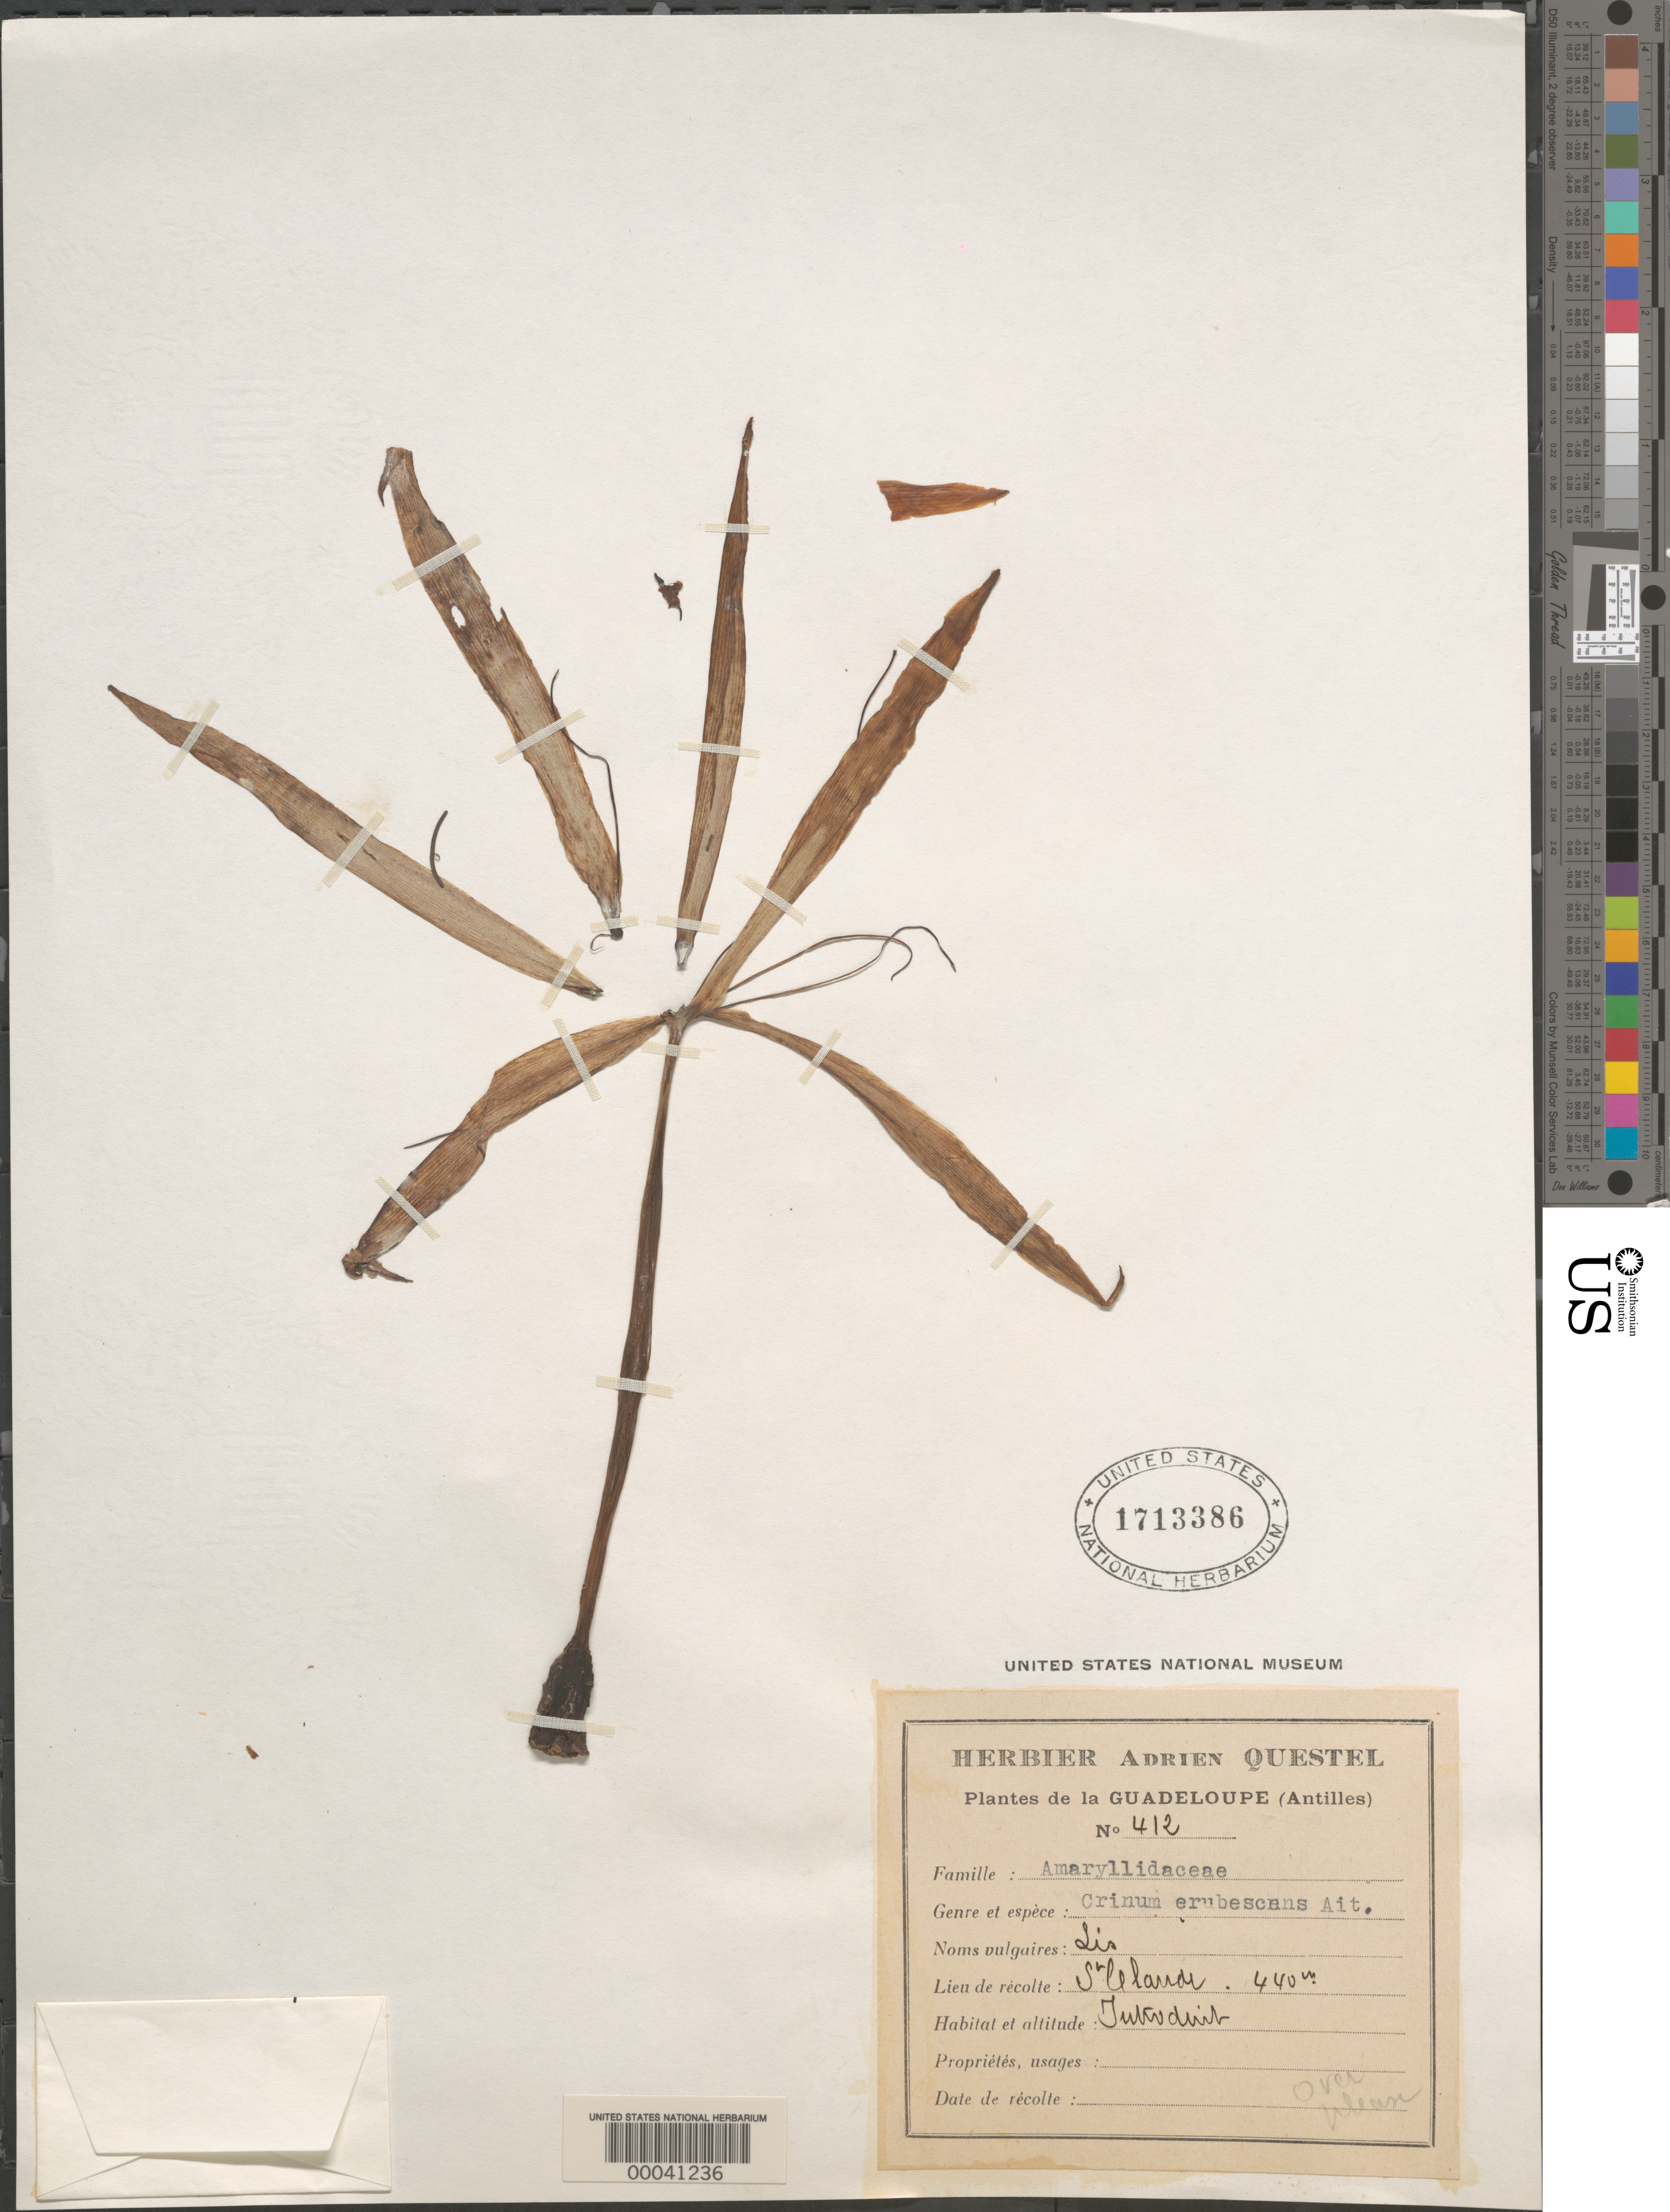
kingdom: Plantae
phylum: Tracheophyta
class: Liliopsida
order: Asparagales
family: Amaryllidaceae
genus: Crinum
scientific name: Crinum erubescens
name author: Aiton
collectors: A. Questel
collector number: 412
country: Guadeloupe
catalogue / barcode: US 1713386